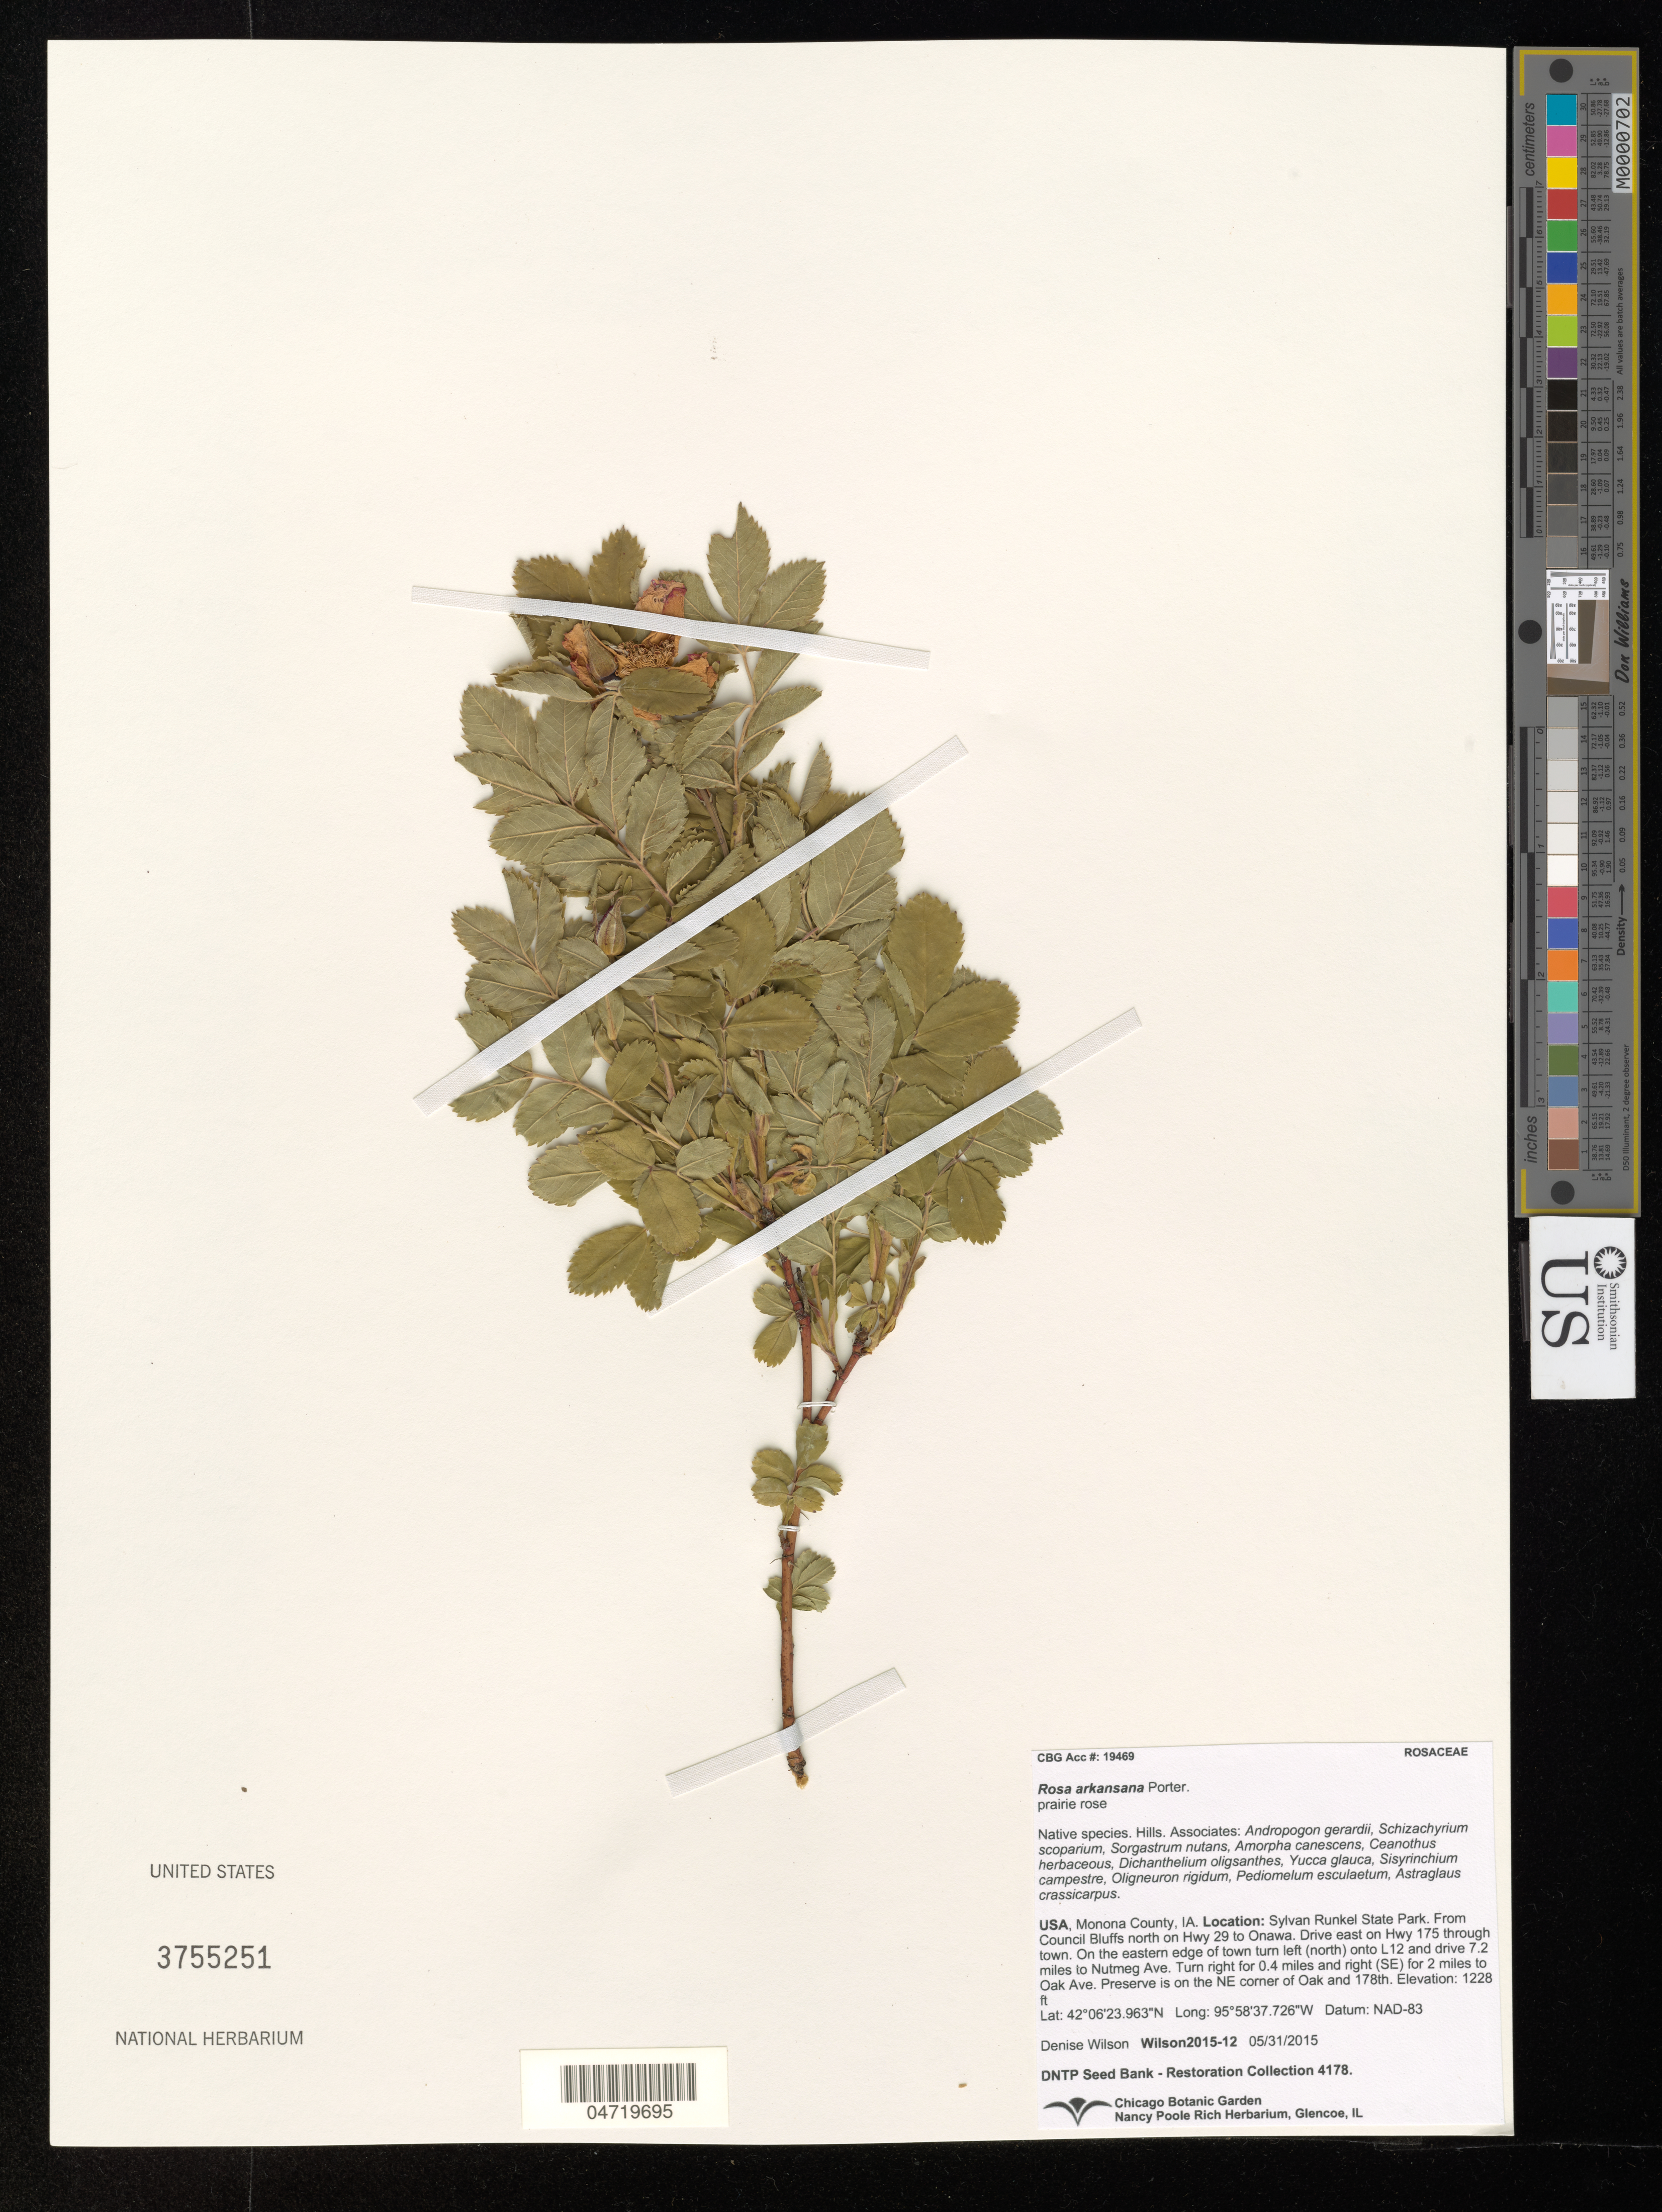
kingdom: Plantae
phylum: Tracheophyta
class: Magnoliopsida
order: Rosales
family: Rosaceae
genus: Rosa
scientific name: Rosa arkansana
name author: Porter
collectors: D. Wilson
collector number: Wilson2015-12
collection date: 2015-05-31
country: United States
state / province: Iowa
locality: Monona County, IA. Sylvan Runkel State Park. From Council Bluffs north on Hwy 29 to Onawa. Drive east on Hwy 175 through town. On the eastern edge of town turn left (north) onto L12 and drive 7.2 miles to Nutmeg Ave. Turn right for 0.4 miles and right (SE) for 2 miles to Oak Ave. Preserve is on the NE corner of Oak and 178th.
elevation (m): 374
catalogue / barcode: US 3755251